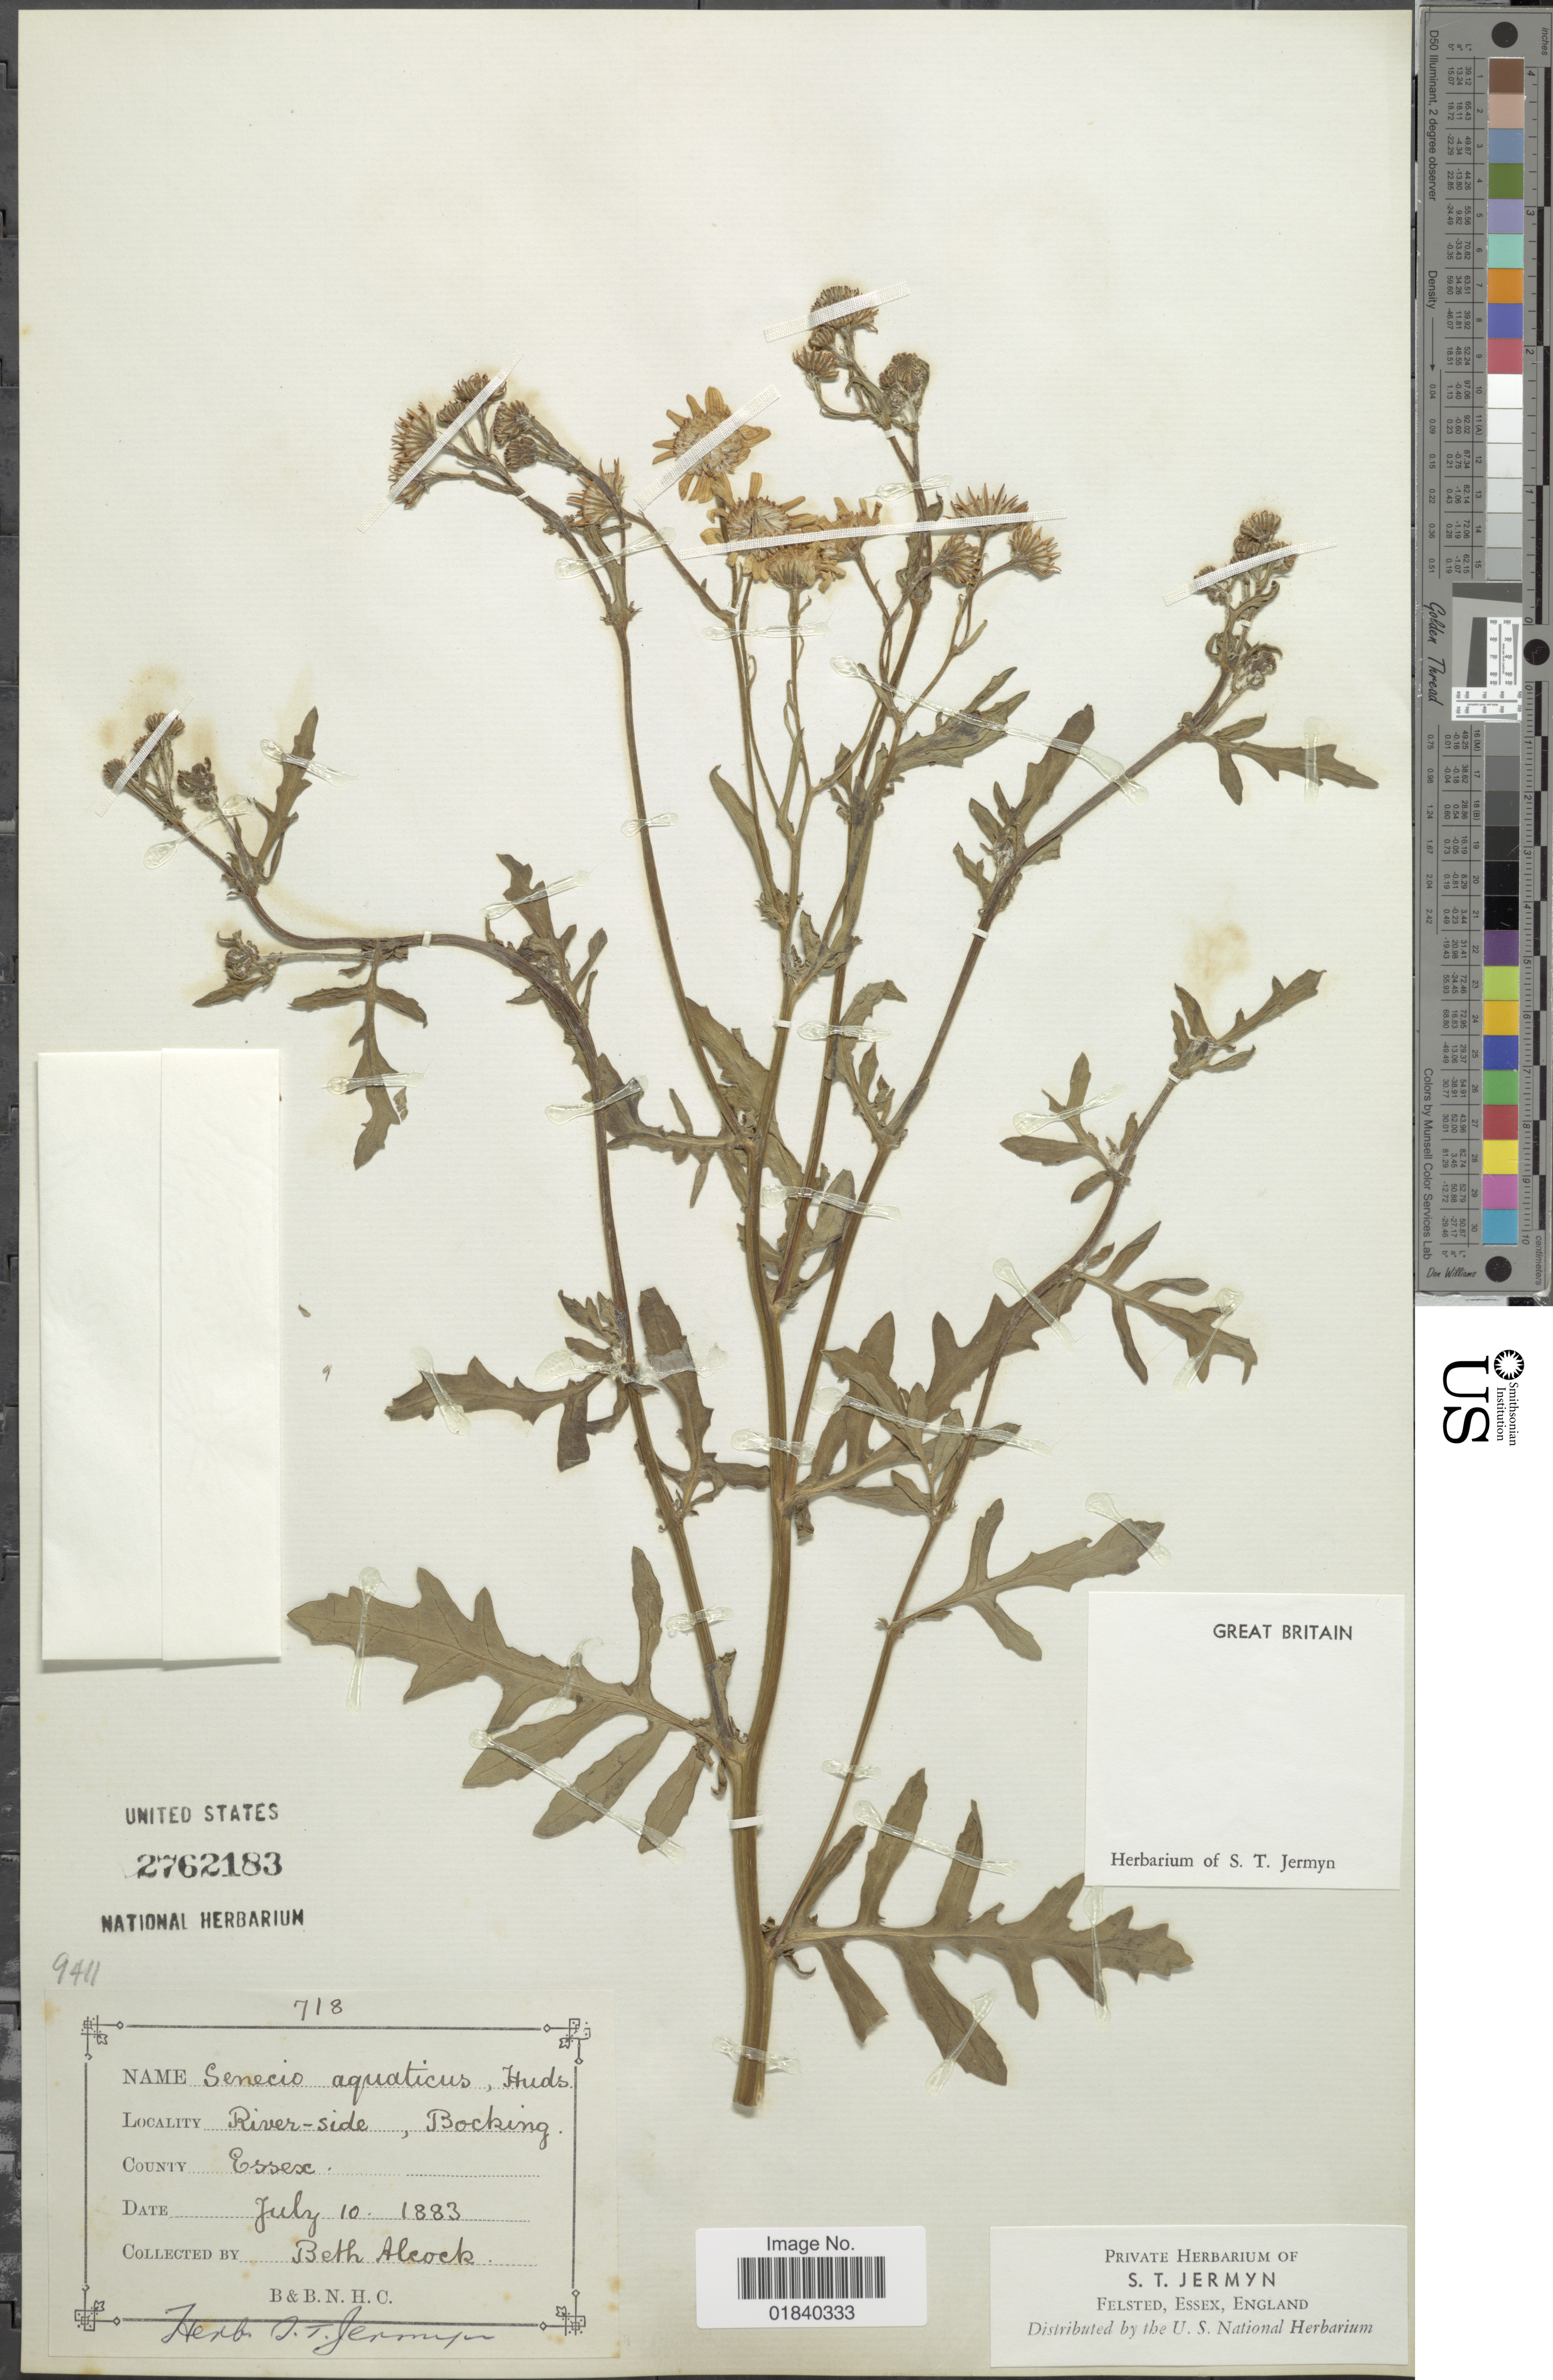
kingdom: Plantae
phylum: Tracheophyta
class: Magnoliopsida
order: Asterales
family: Asteraceae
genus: Senecio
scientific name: Senecio aquaticus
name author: Huds.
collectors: B. Alcock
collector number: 718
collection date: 1883-07-10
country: United Kingdom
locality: Great Britain. River-side, Bocking, County Essex.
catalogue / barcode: US 2762183